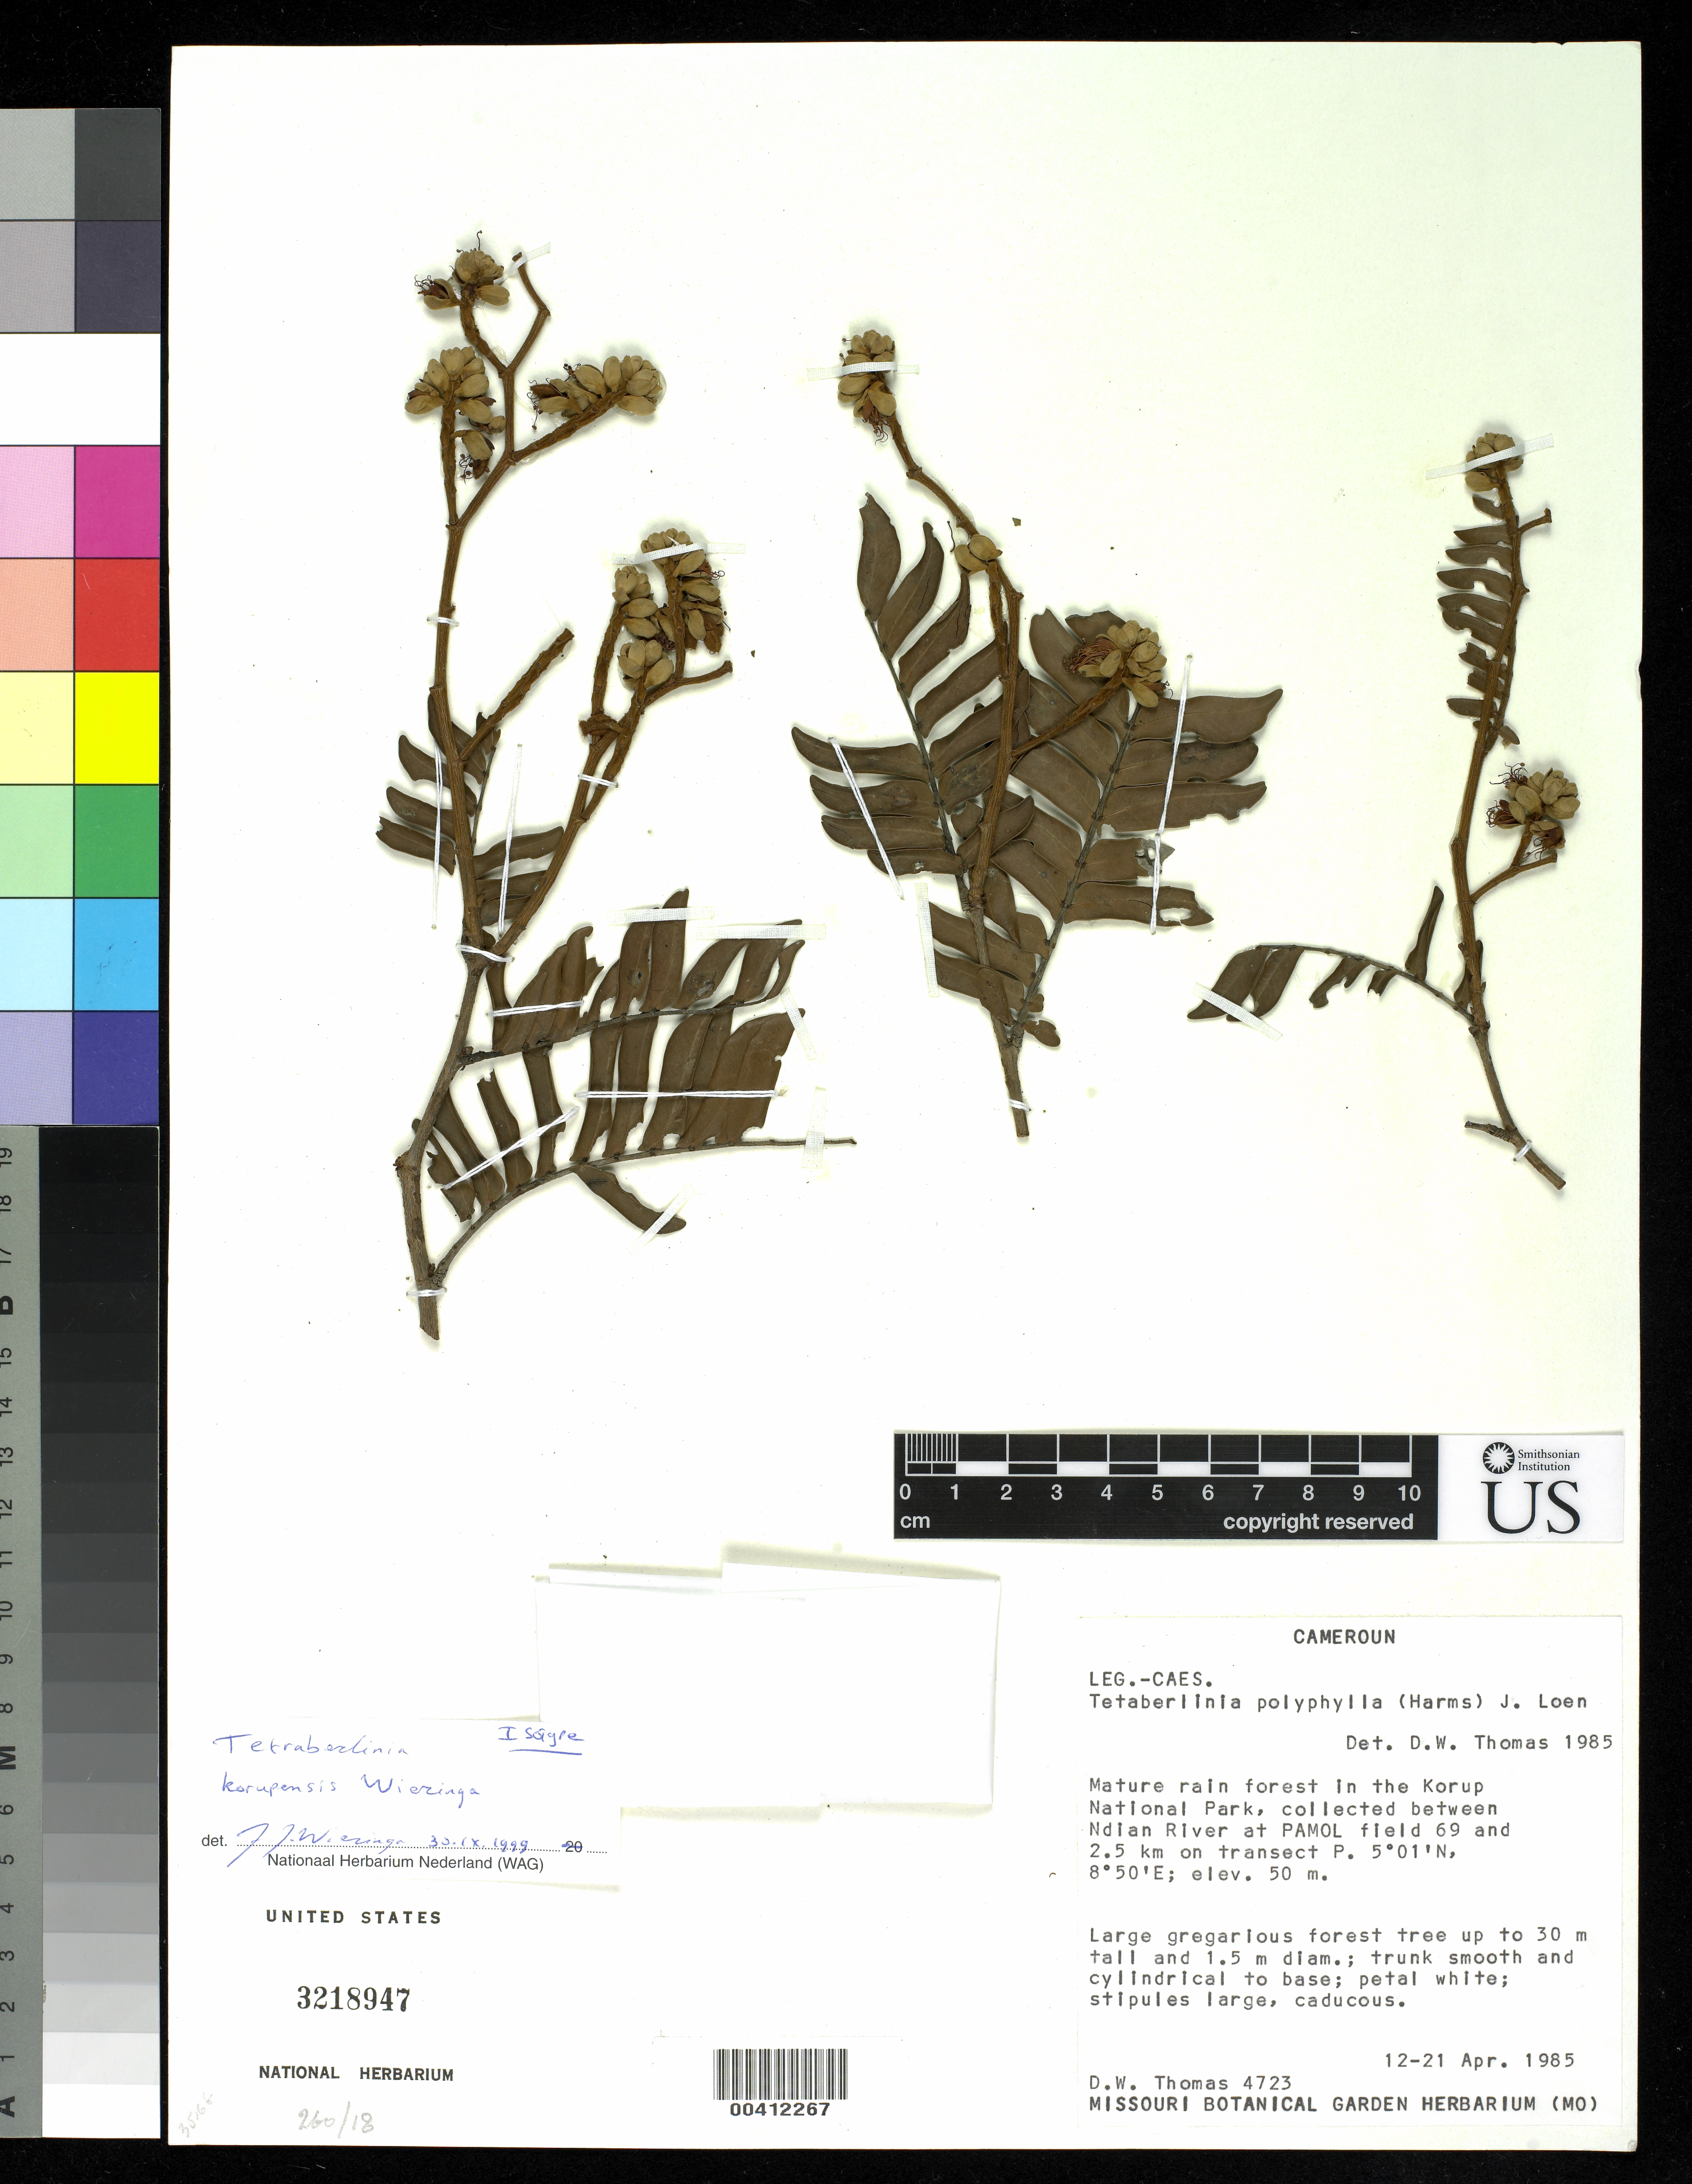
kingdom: Plantae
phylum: Tracheophyta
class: Magnoliopsida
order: Fabales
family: Fabaceae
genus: Tetraberlinia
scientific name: Tetraberlinia korupensis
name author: Wieringa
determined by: Wieringa, J. J., (WAG), Wageningen University (NETHERLANDS)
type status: Isotype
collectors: D. W. Thomas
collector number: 4723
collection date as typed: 12 Apr 1985 to 21 Apr 1985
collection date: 1985-04-12/1985-04-21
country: Cameroon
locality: Korup National Park, collected between Ndian River at PAMOL field 69 and 2.5 km on transect P.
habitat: Mature rain forest.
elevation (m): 50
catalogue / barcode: US 3218947